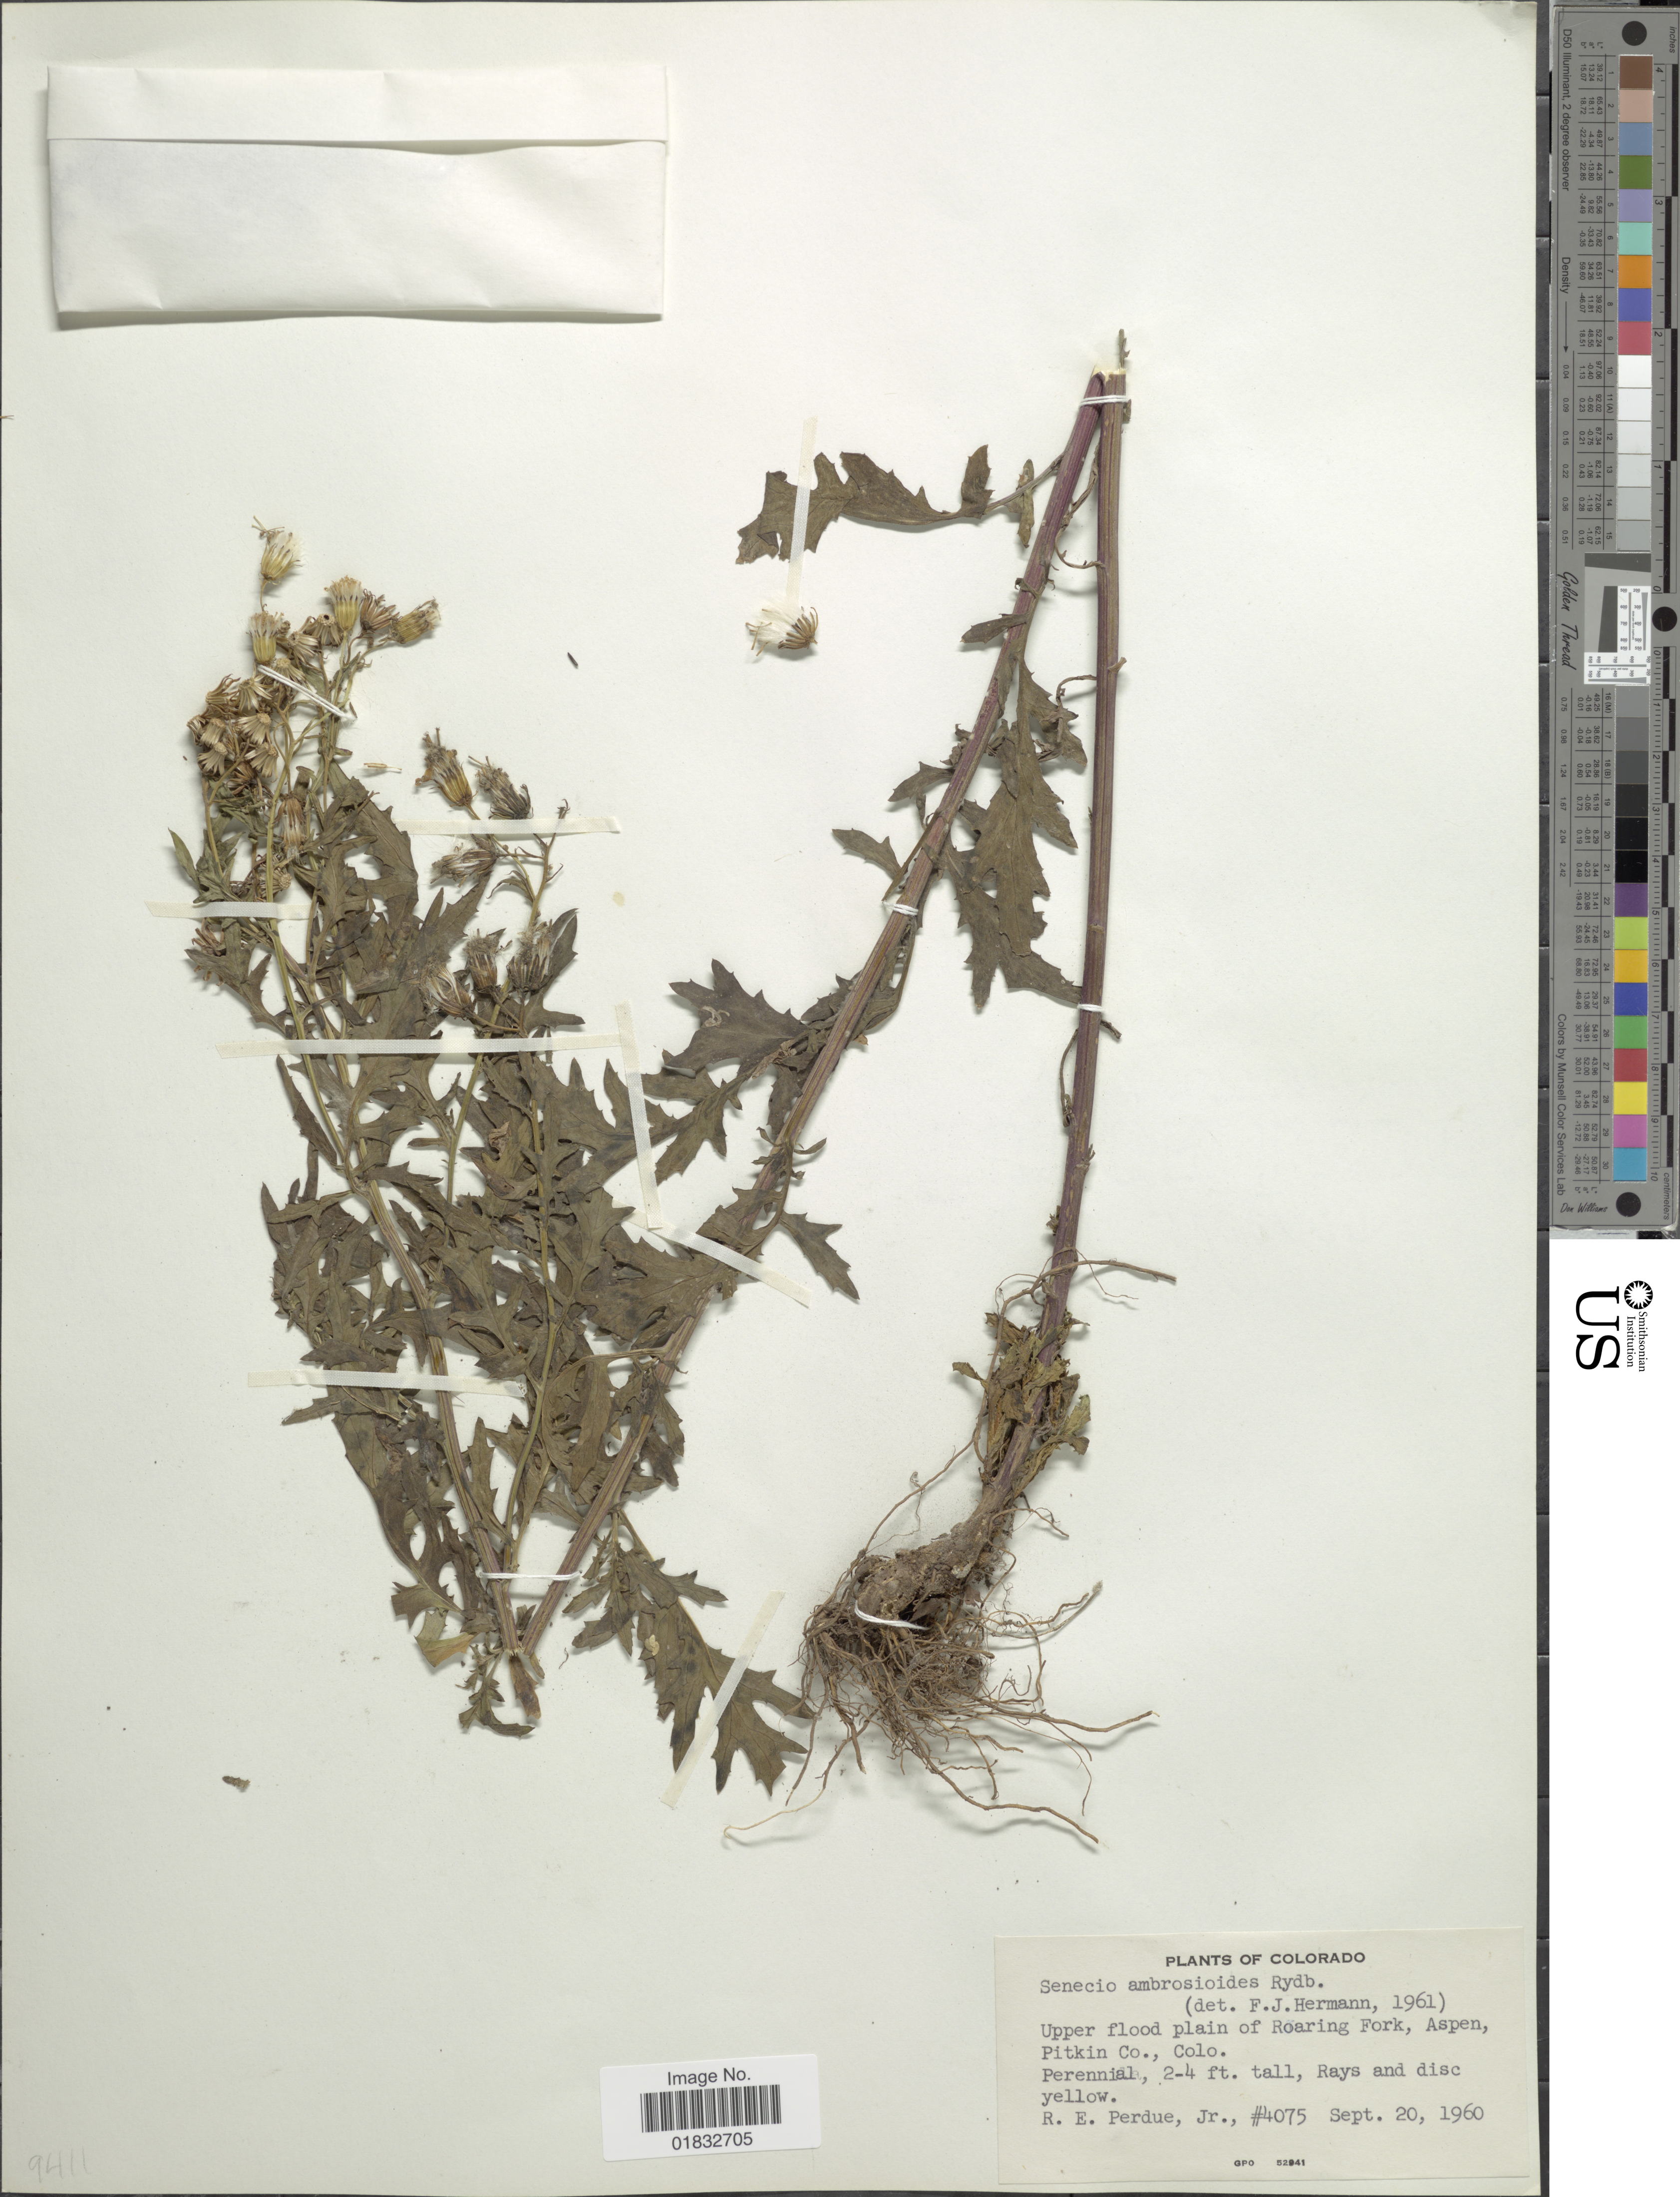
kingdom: Plantae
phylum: Tracheophyta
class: Magnoliopsida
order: Asterales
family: Asteraceae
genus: Senecio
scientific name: Senecio eremophilus var. kingii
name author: (Rydb.) Greenm.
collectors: R. E. Perdue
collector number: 4075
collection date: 1960-09-20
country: United States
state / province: Colorado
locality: Upper flood plain of Roaring Fork, Aspen, Pitkin Co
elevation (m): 1